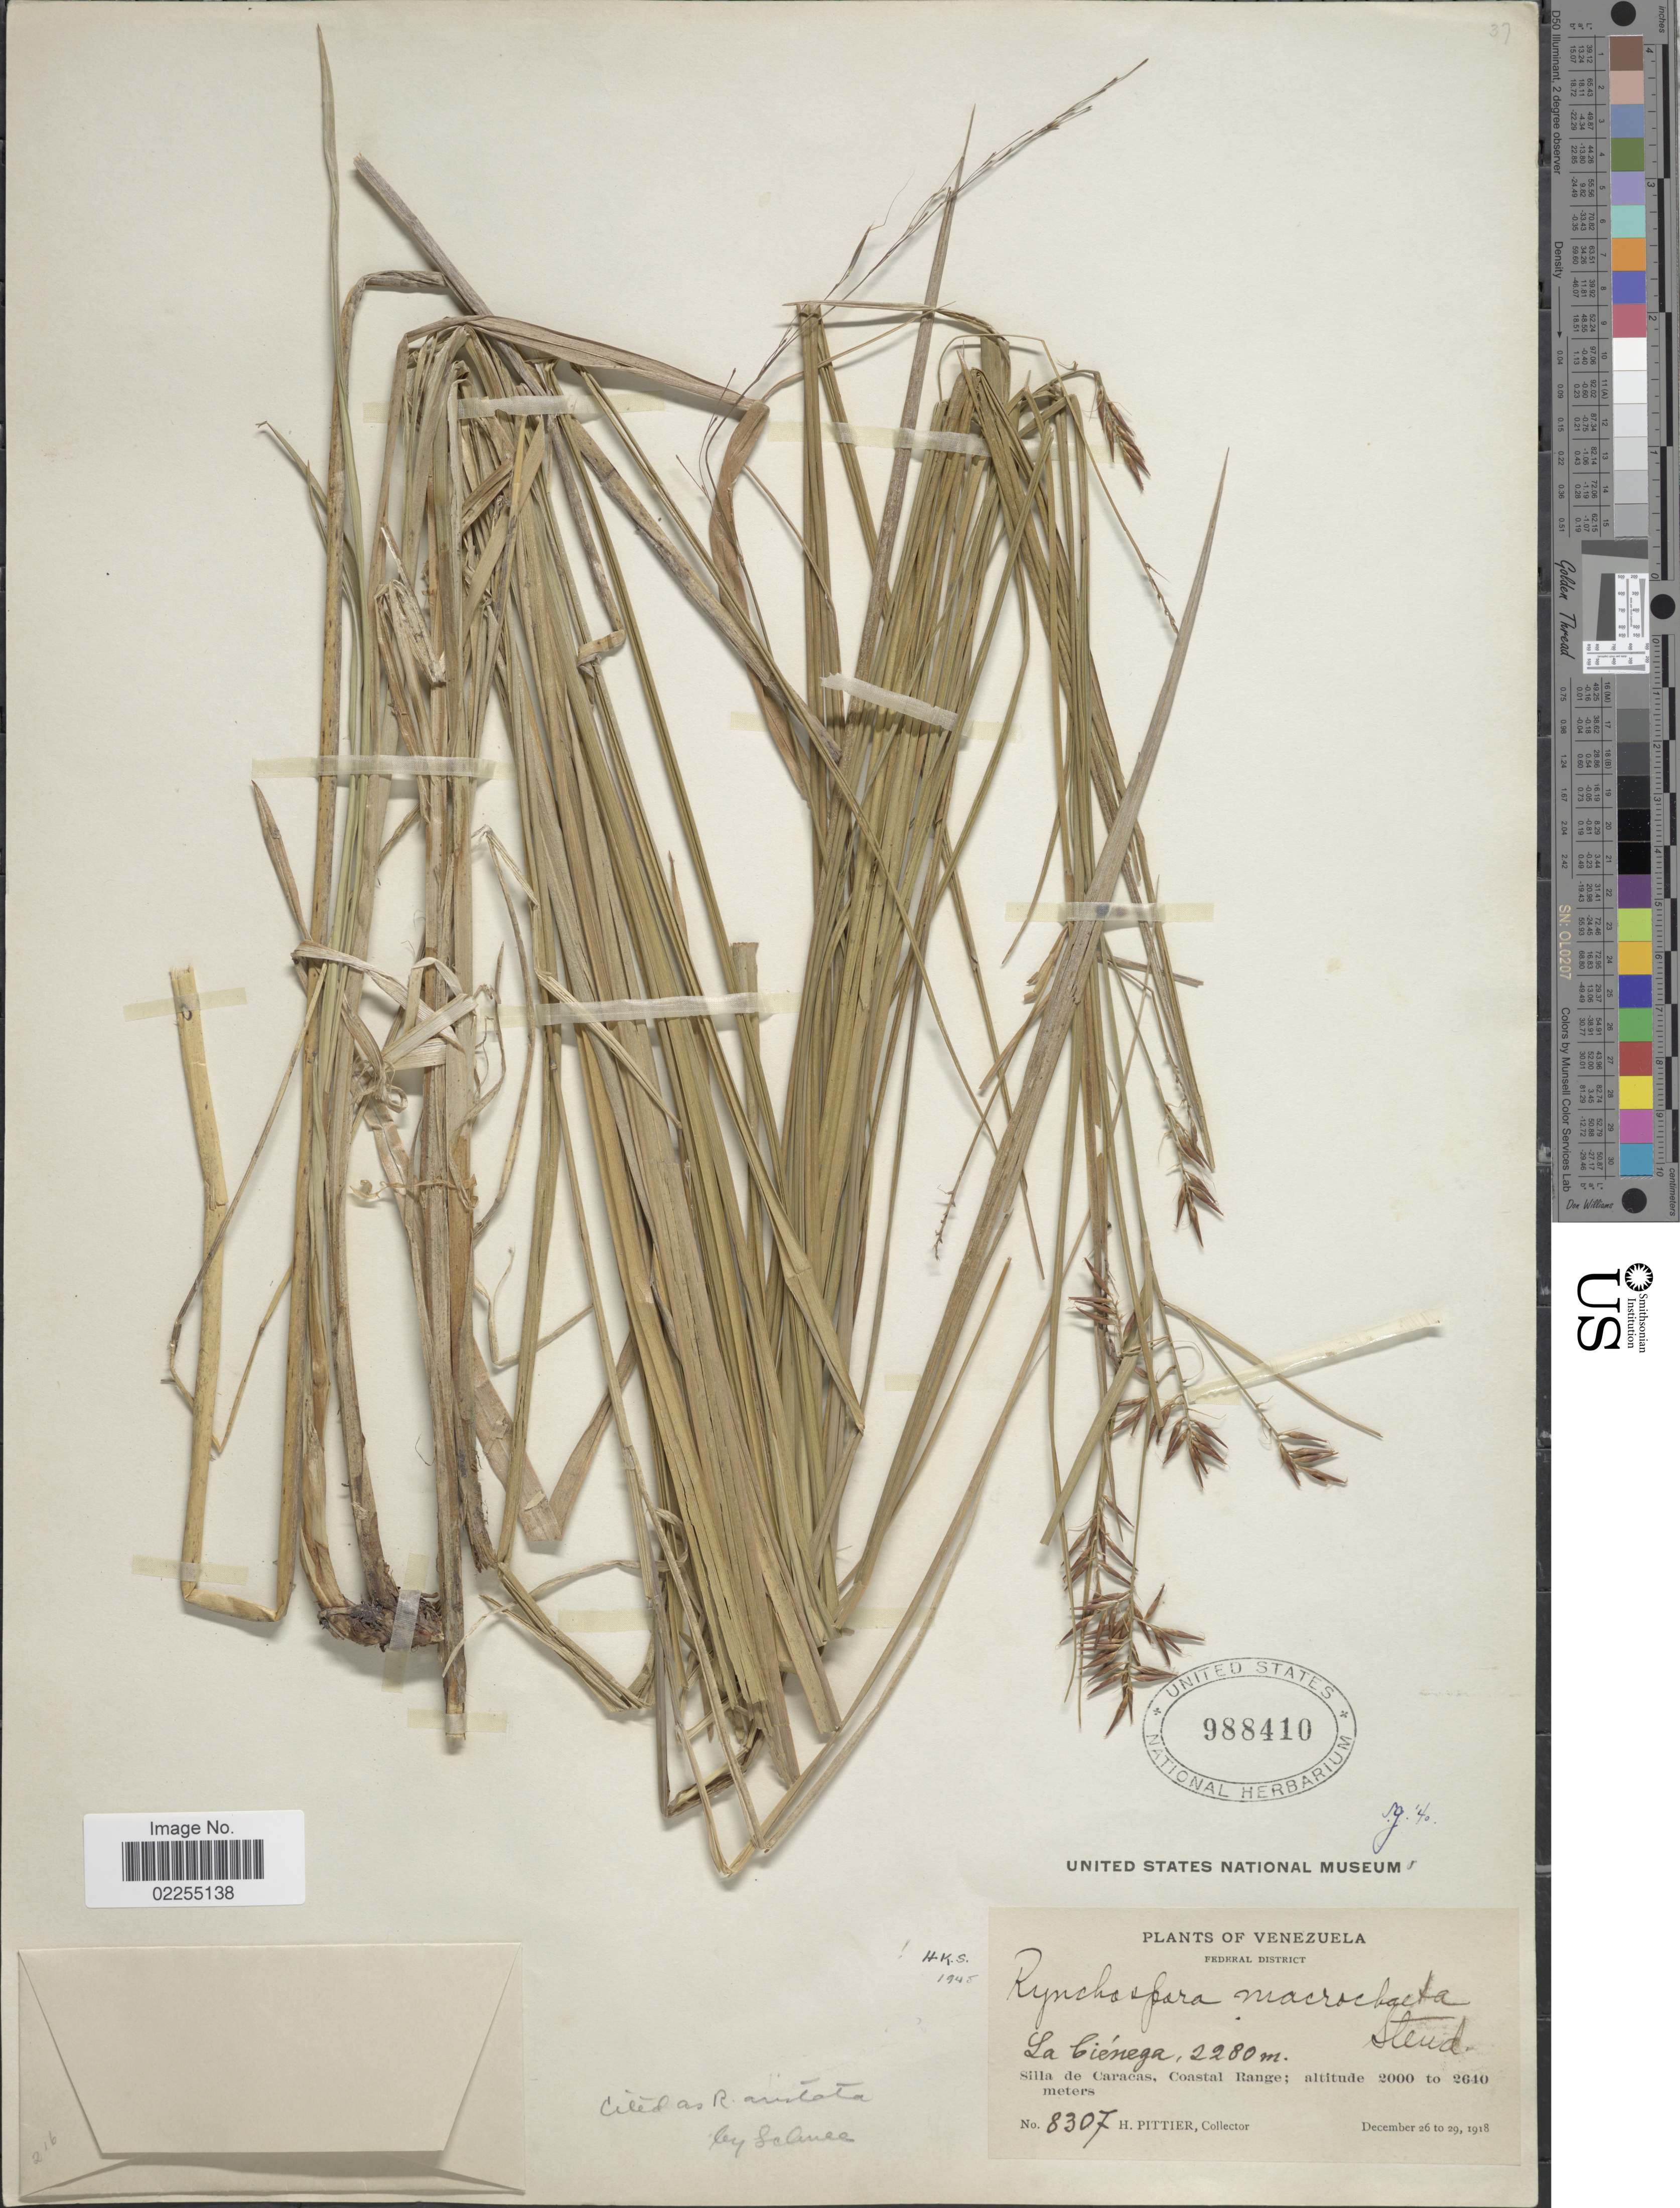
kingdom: Plantae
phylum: Tracheophyta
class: Liliopsida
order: Poales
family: Cyperaceae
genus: Rhynchospora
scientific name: Rhynchospora macrochaeta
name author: Steud. ex Boeckeler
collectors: H. F. Pittier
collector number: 8307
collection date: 1918-12-26/1918-12-29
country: Venezuela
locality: Federal District, La Cienega, Silla de Caracas, Coastal Range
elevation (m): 2280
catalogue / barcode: US 988410